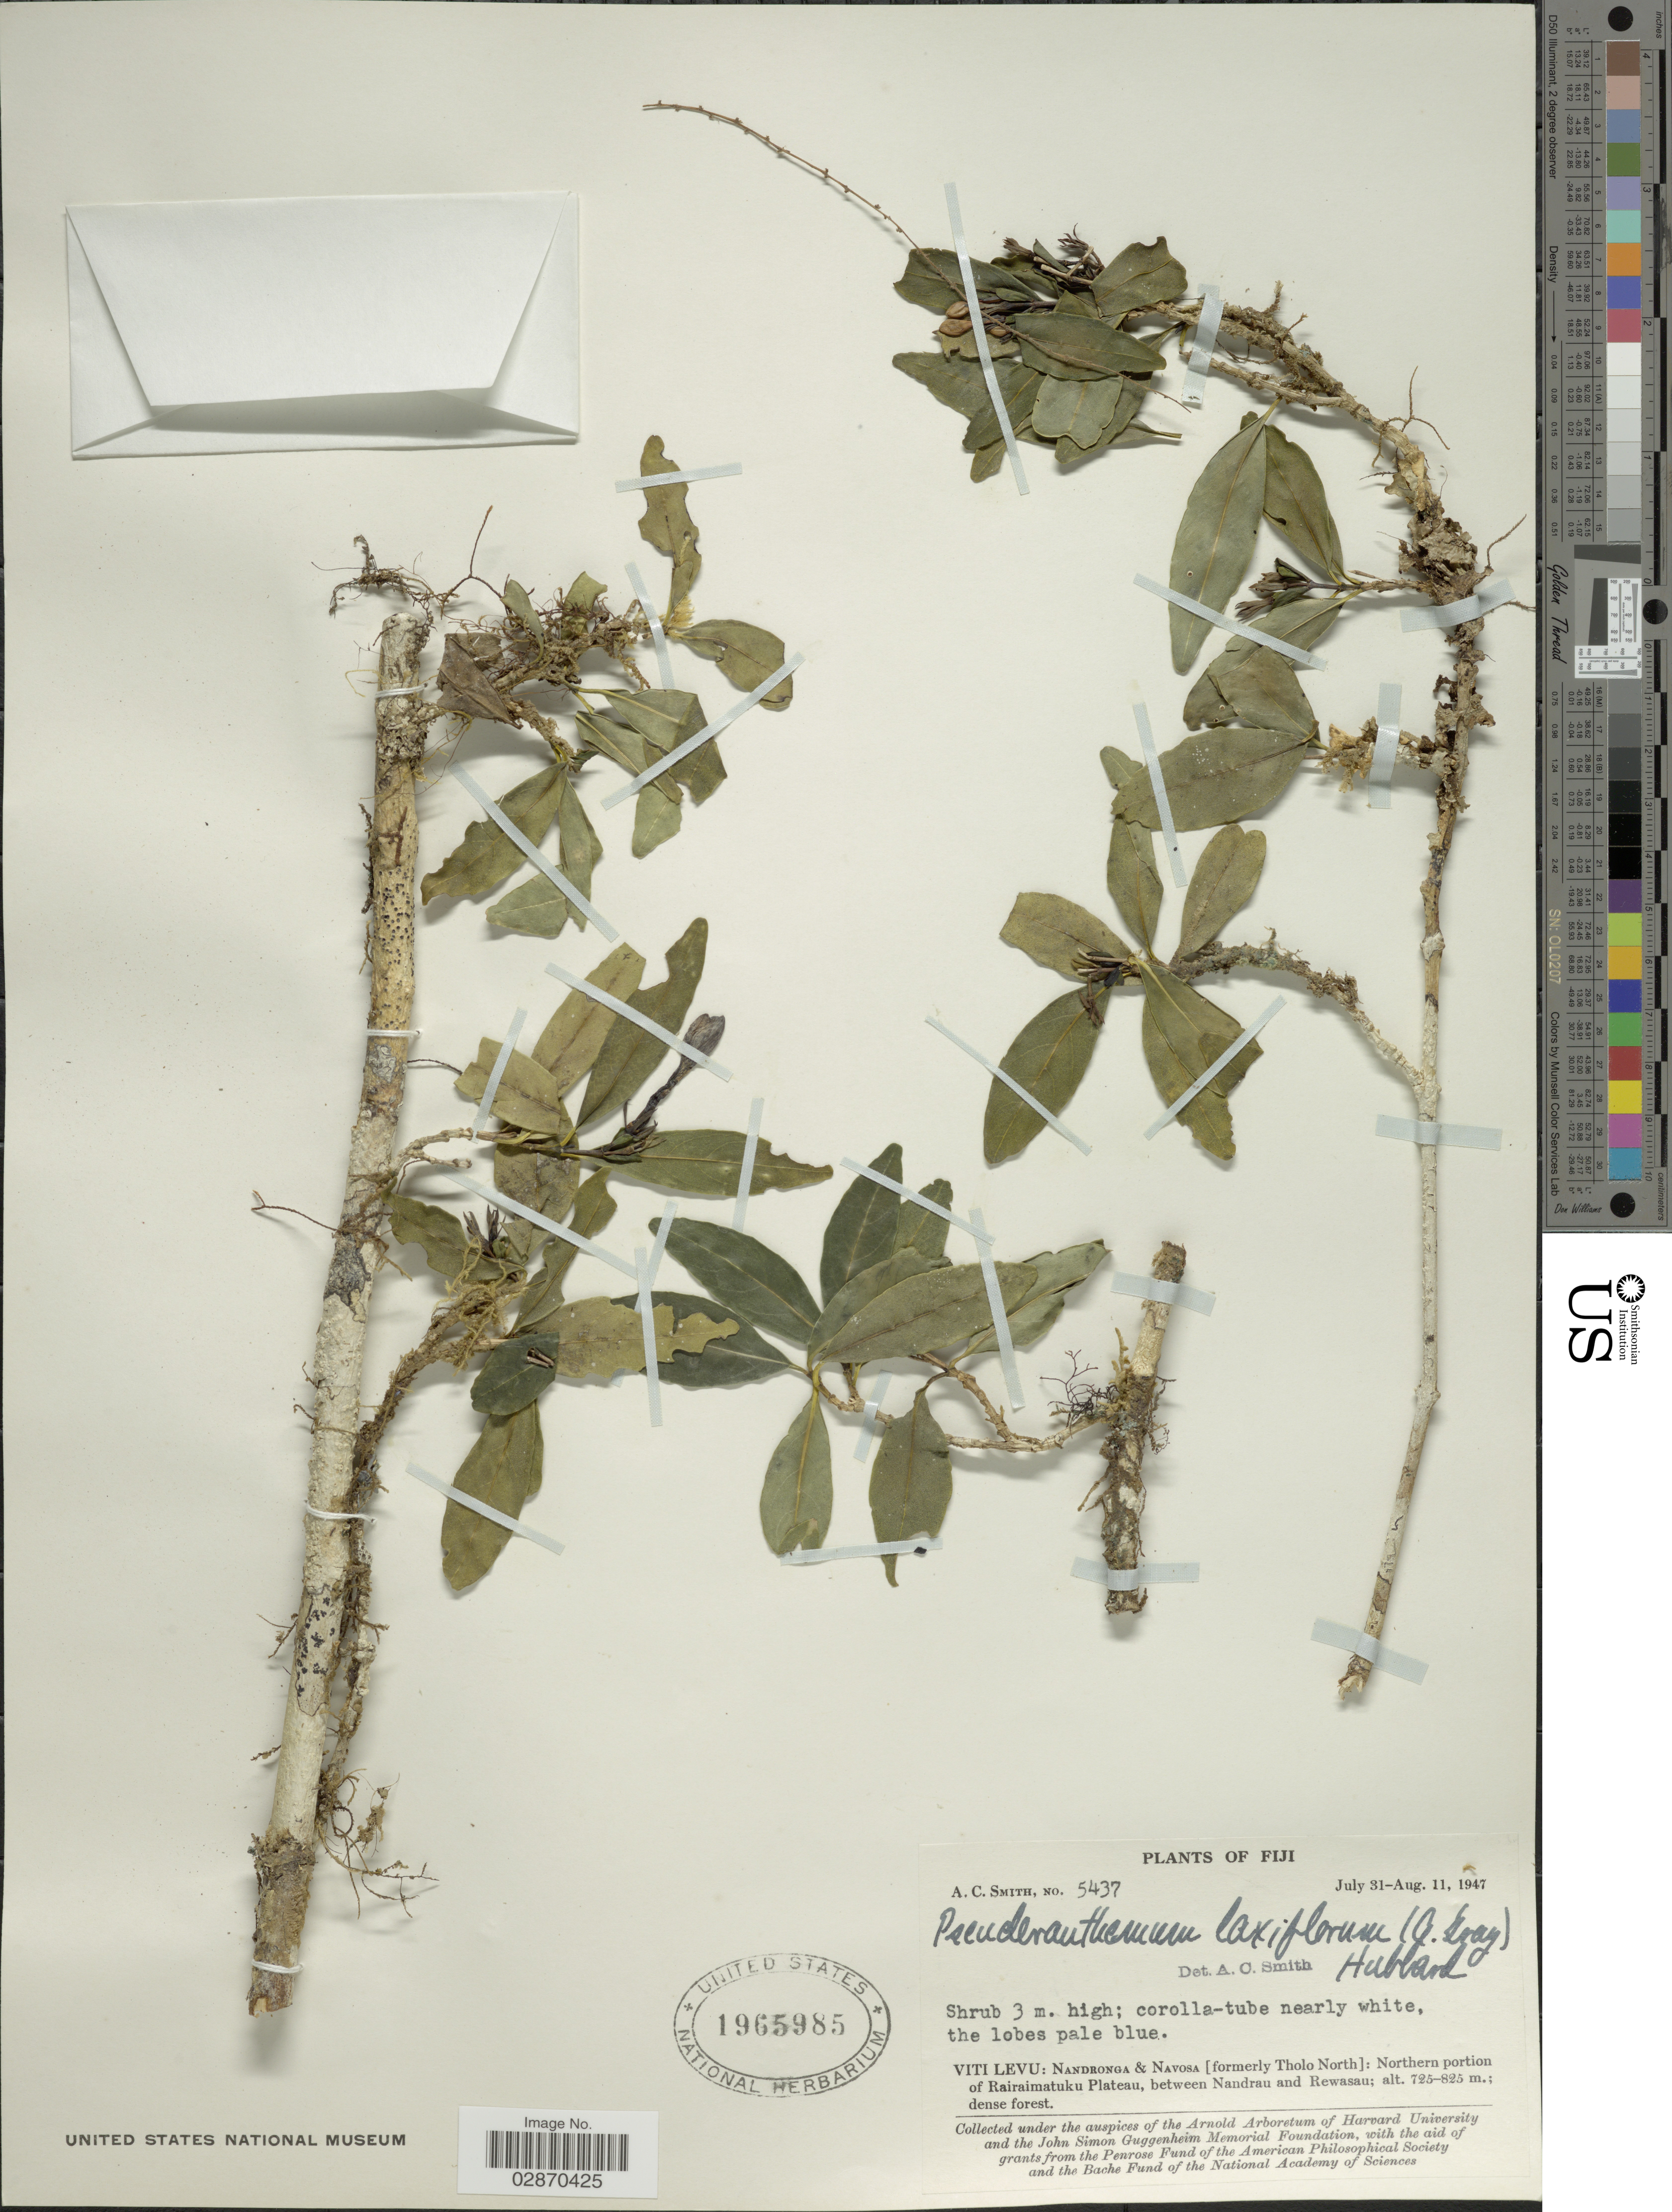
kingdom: Plantae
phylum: Tracheophyta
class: Magnoliopsida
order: Lamiales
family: Acanthaceae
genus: Pseuderanthemum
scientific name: Pseuderanthemum laxiflorum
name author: (A. Gray)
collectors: A. C. Smith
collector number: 5437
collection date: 1947-07-31/1947-08-11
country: Fiji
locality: Viti Levu: Nandronga & Navosa [formerly Tholo North]: Northern portion of Rairaimatuku Plateau, between Nandrau and Rewasau.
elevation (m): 725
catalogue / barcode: US 1965985